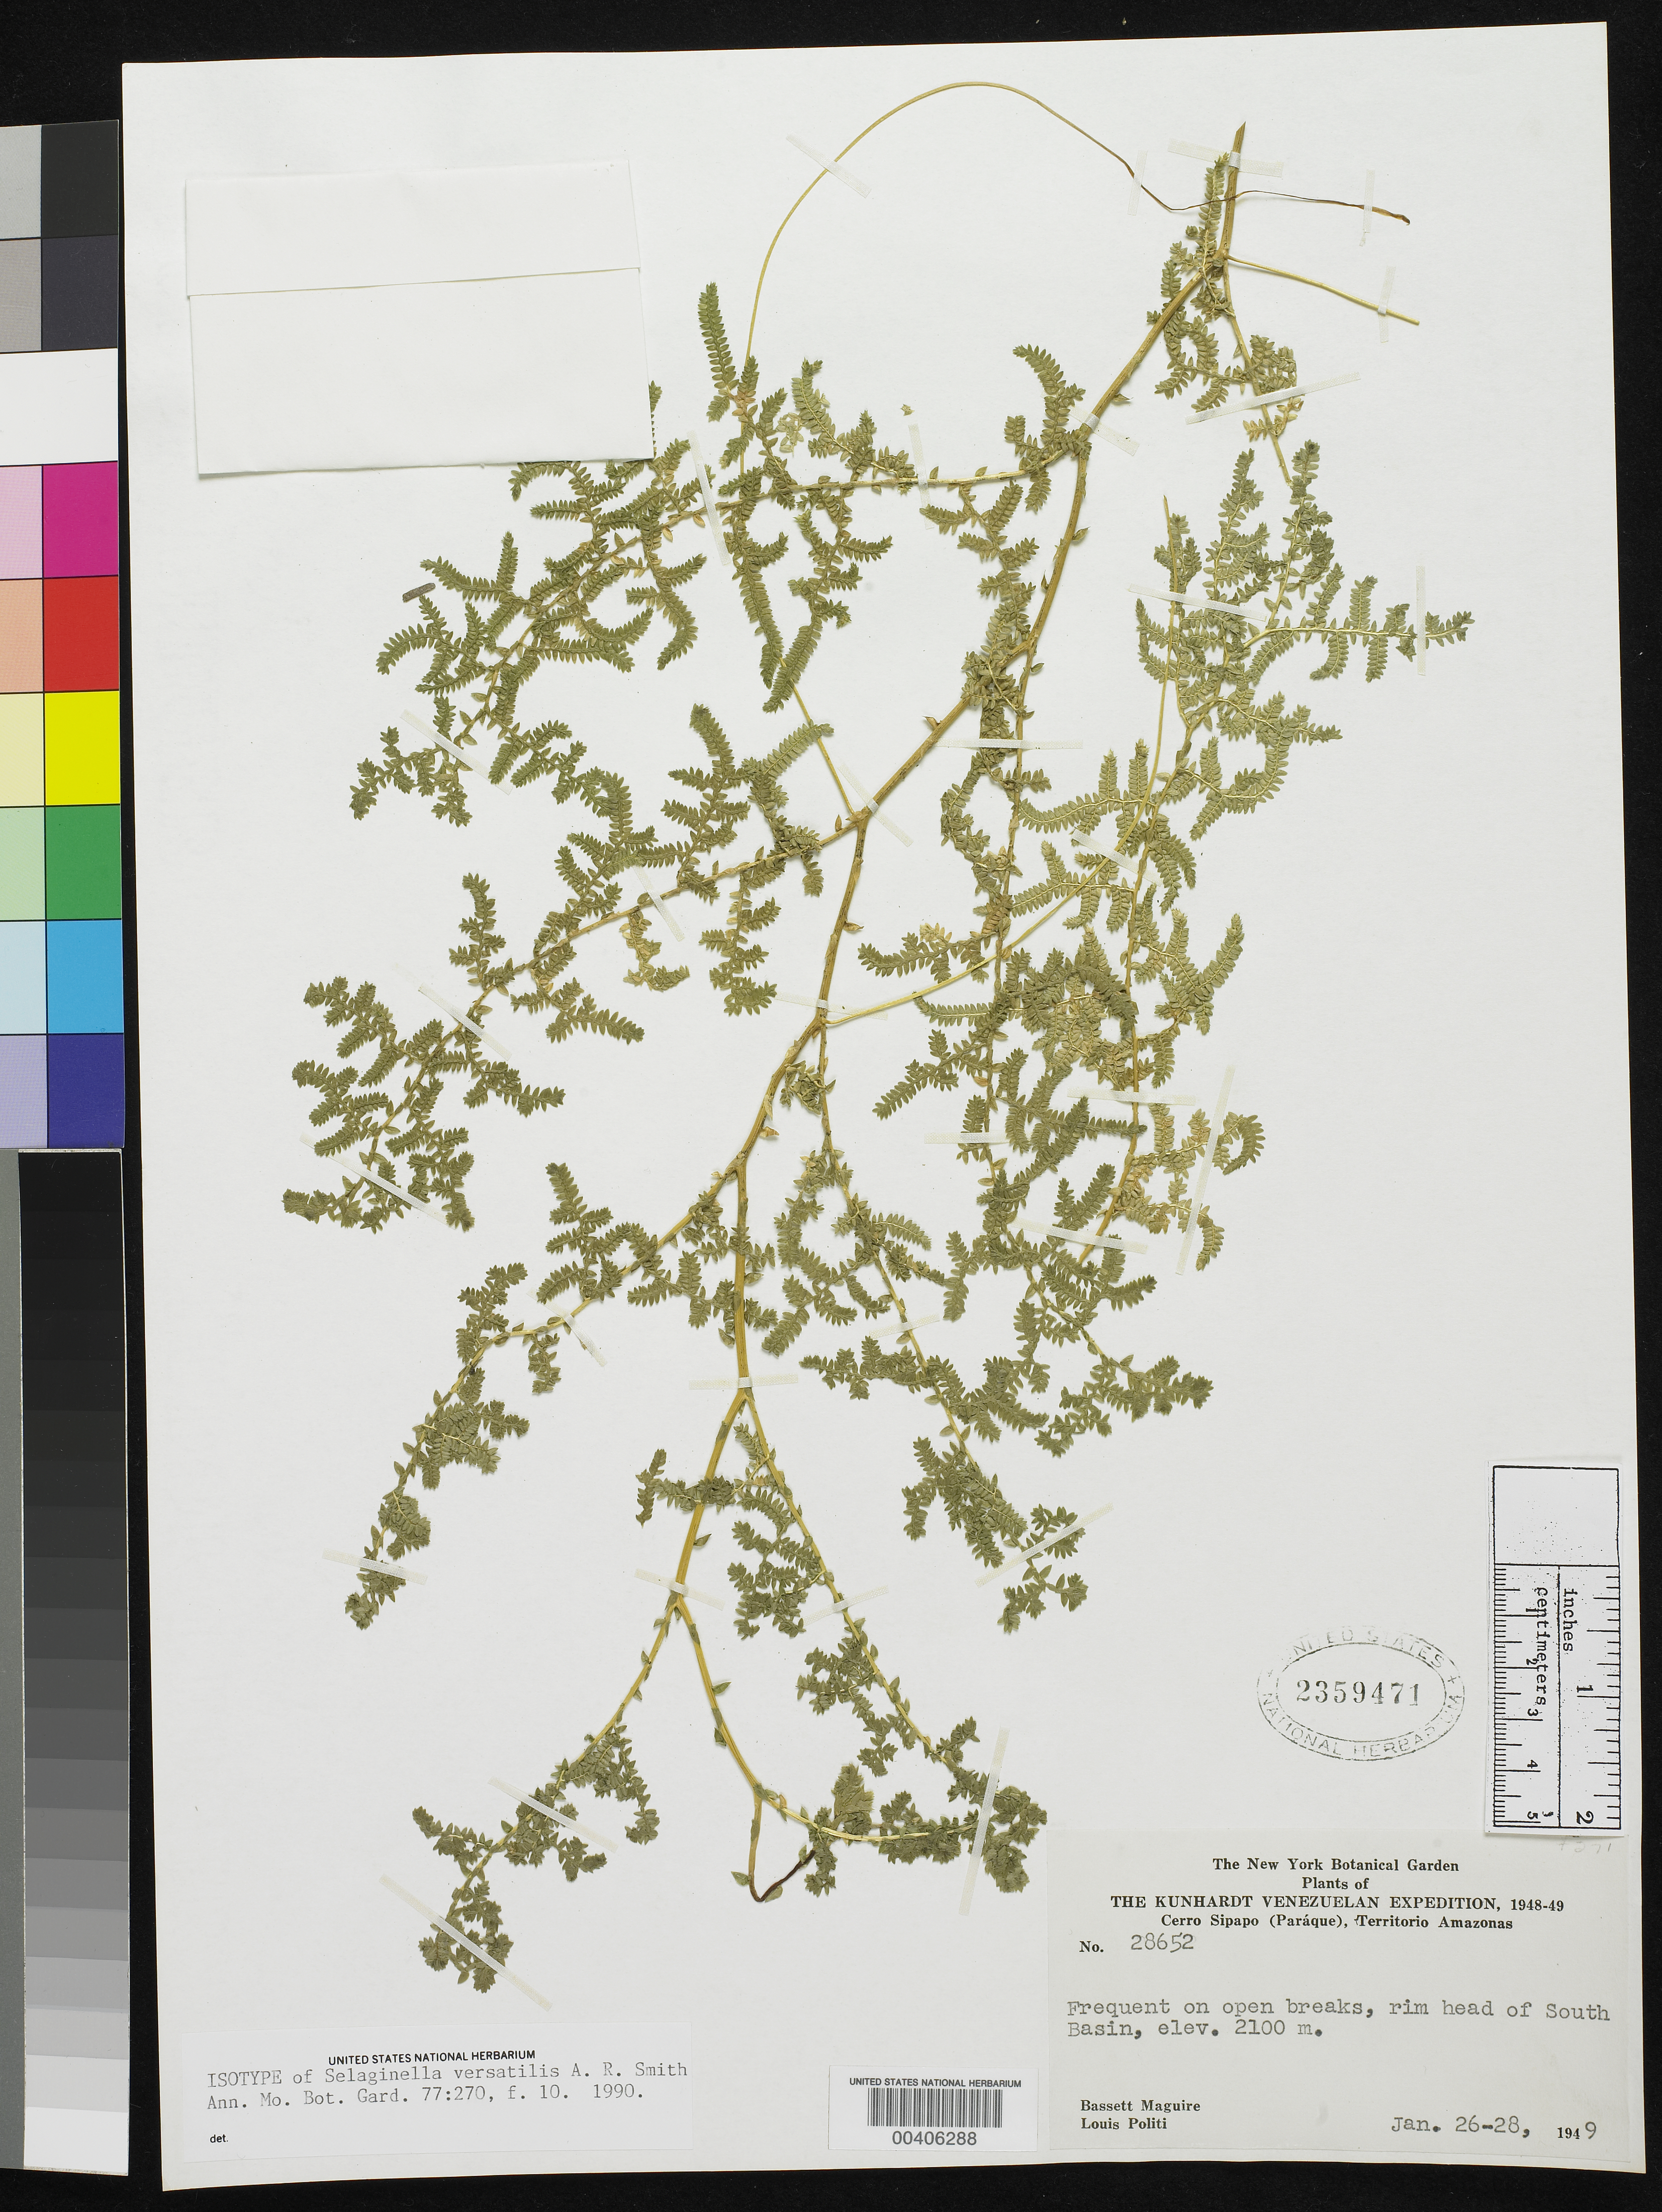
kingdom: Plantae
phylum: Tracheophyta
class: Lycopodiopsida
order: Selaginellales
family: Selaginellaceae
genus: Selaginella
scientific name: Selaginella versatilis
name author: A.R. Sm.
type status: Isotype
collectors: B. Maguire & L. Politi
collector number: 28652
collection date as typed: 26 Jan 1949 to 28 Jan 1949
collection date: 1949-01-26/1949-01-28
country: Venezuela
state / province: Amazonas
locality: Cerro Sipapo (Paraque), rim head of south basin.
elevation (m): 2100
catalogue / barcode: US 2359471